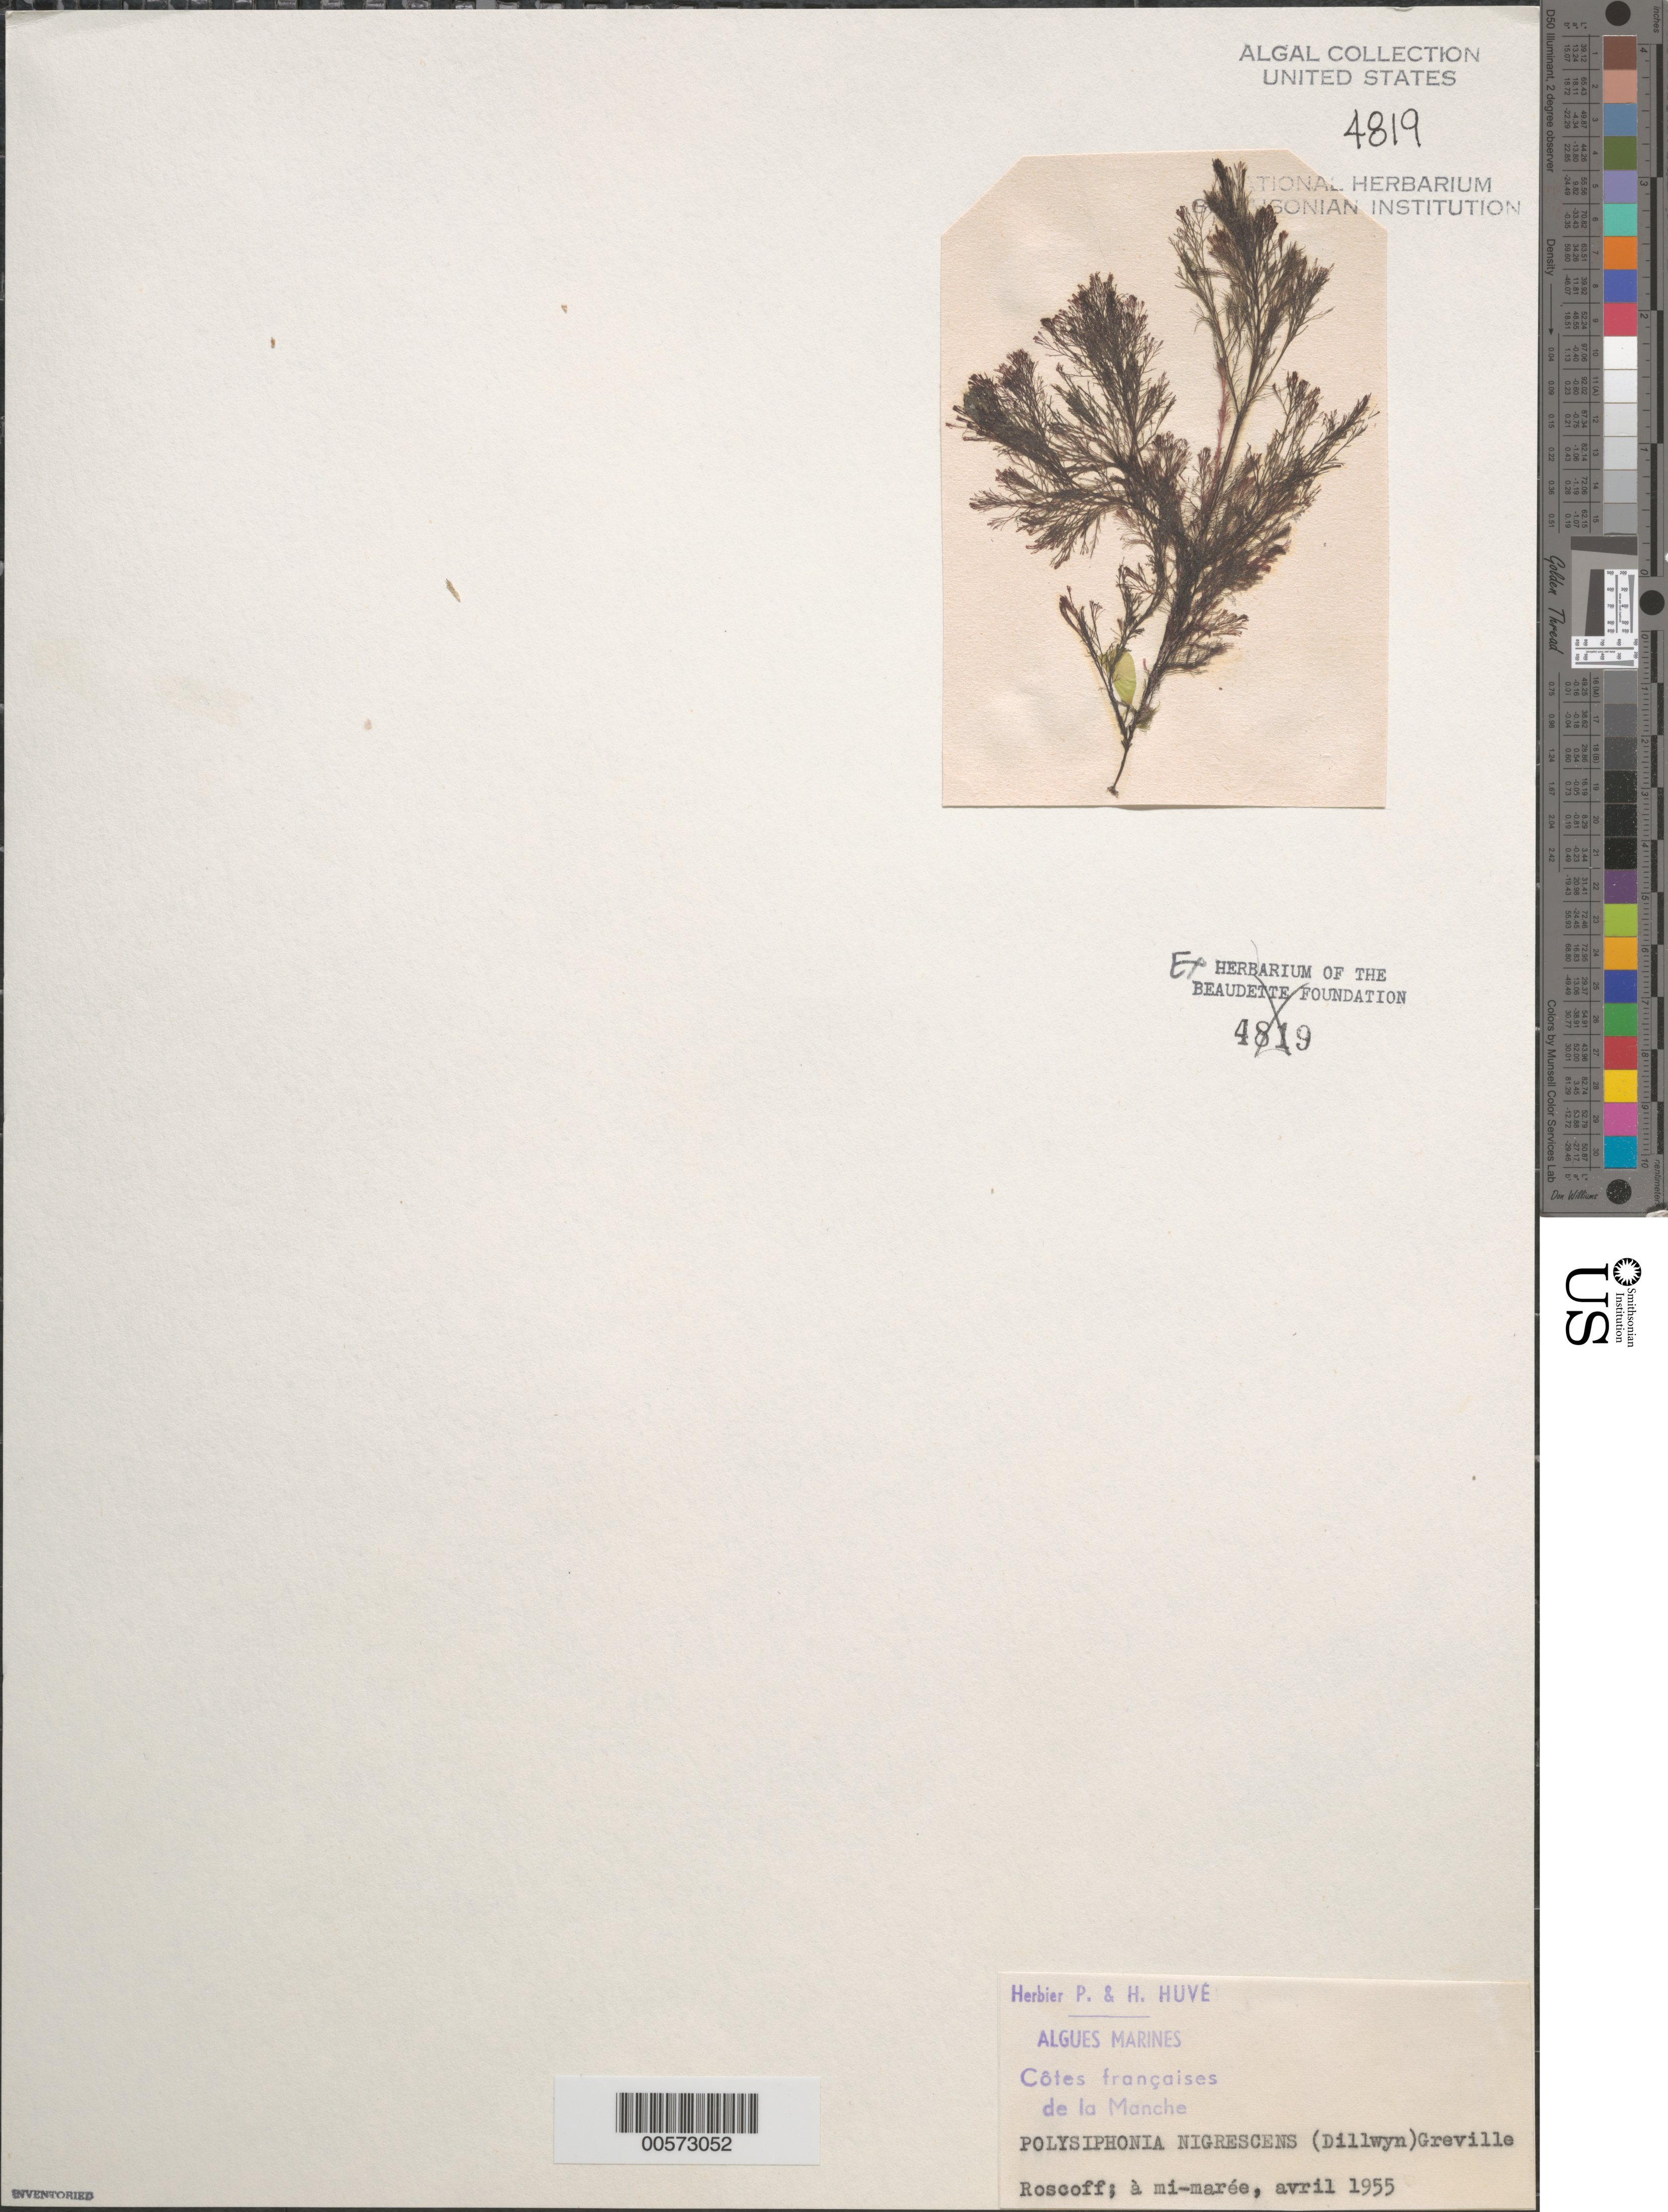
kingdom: Plantae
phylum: Rhodophyta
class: Florideophyceae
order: Ceramiales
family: Rhodomelaceae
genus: Vertebrata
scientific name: Vertebrata fucoides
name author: (Hudson) Kuntze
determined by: Algae name updating Project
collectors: P. Huve & H. Huve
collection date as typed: Apr 1955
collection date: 1955-04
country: France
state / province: Bretagne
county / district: Finistère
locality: Roscoff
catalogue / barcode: US 4819